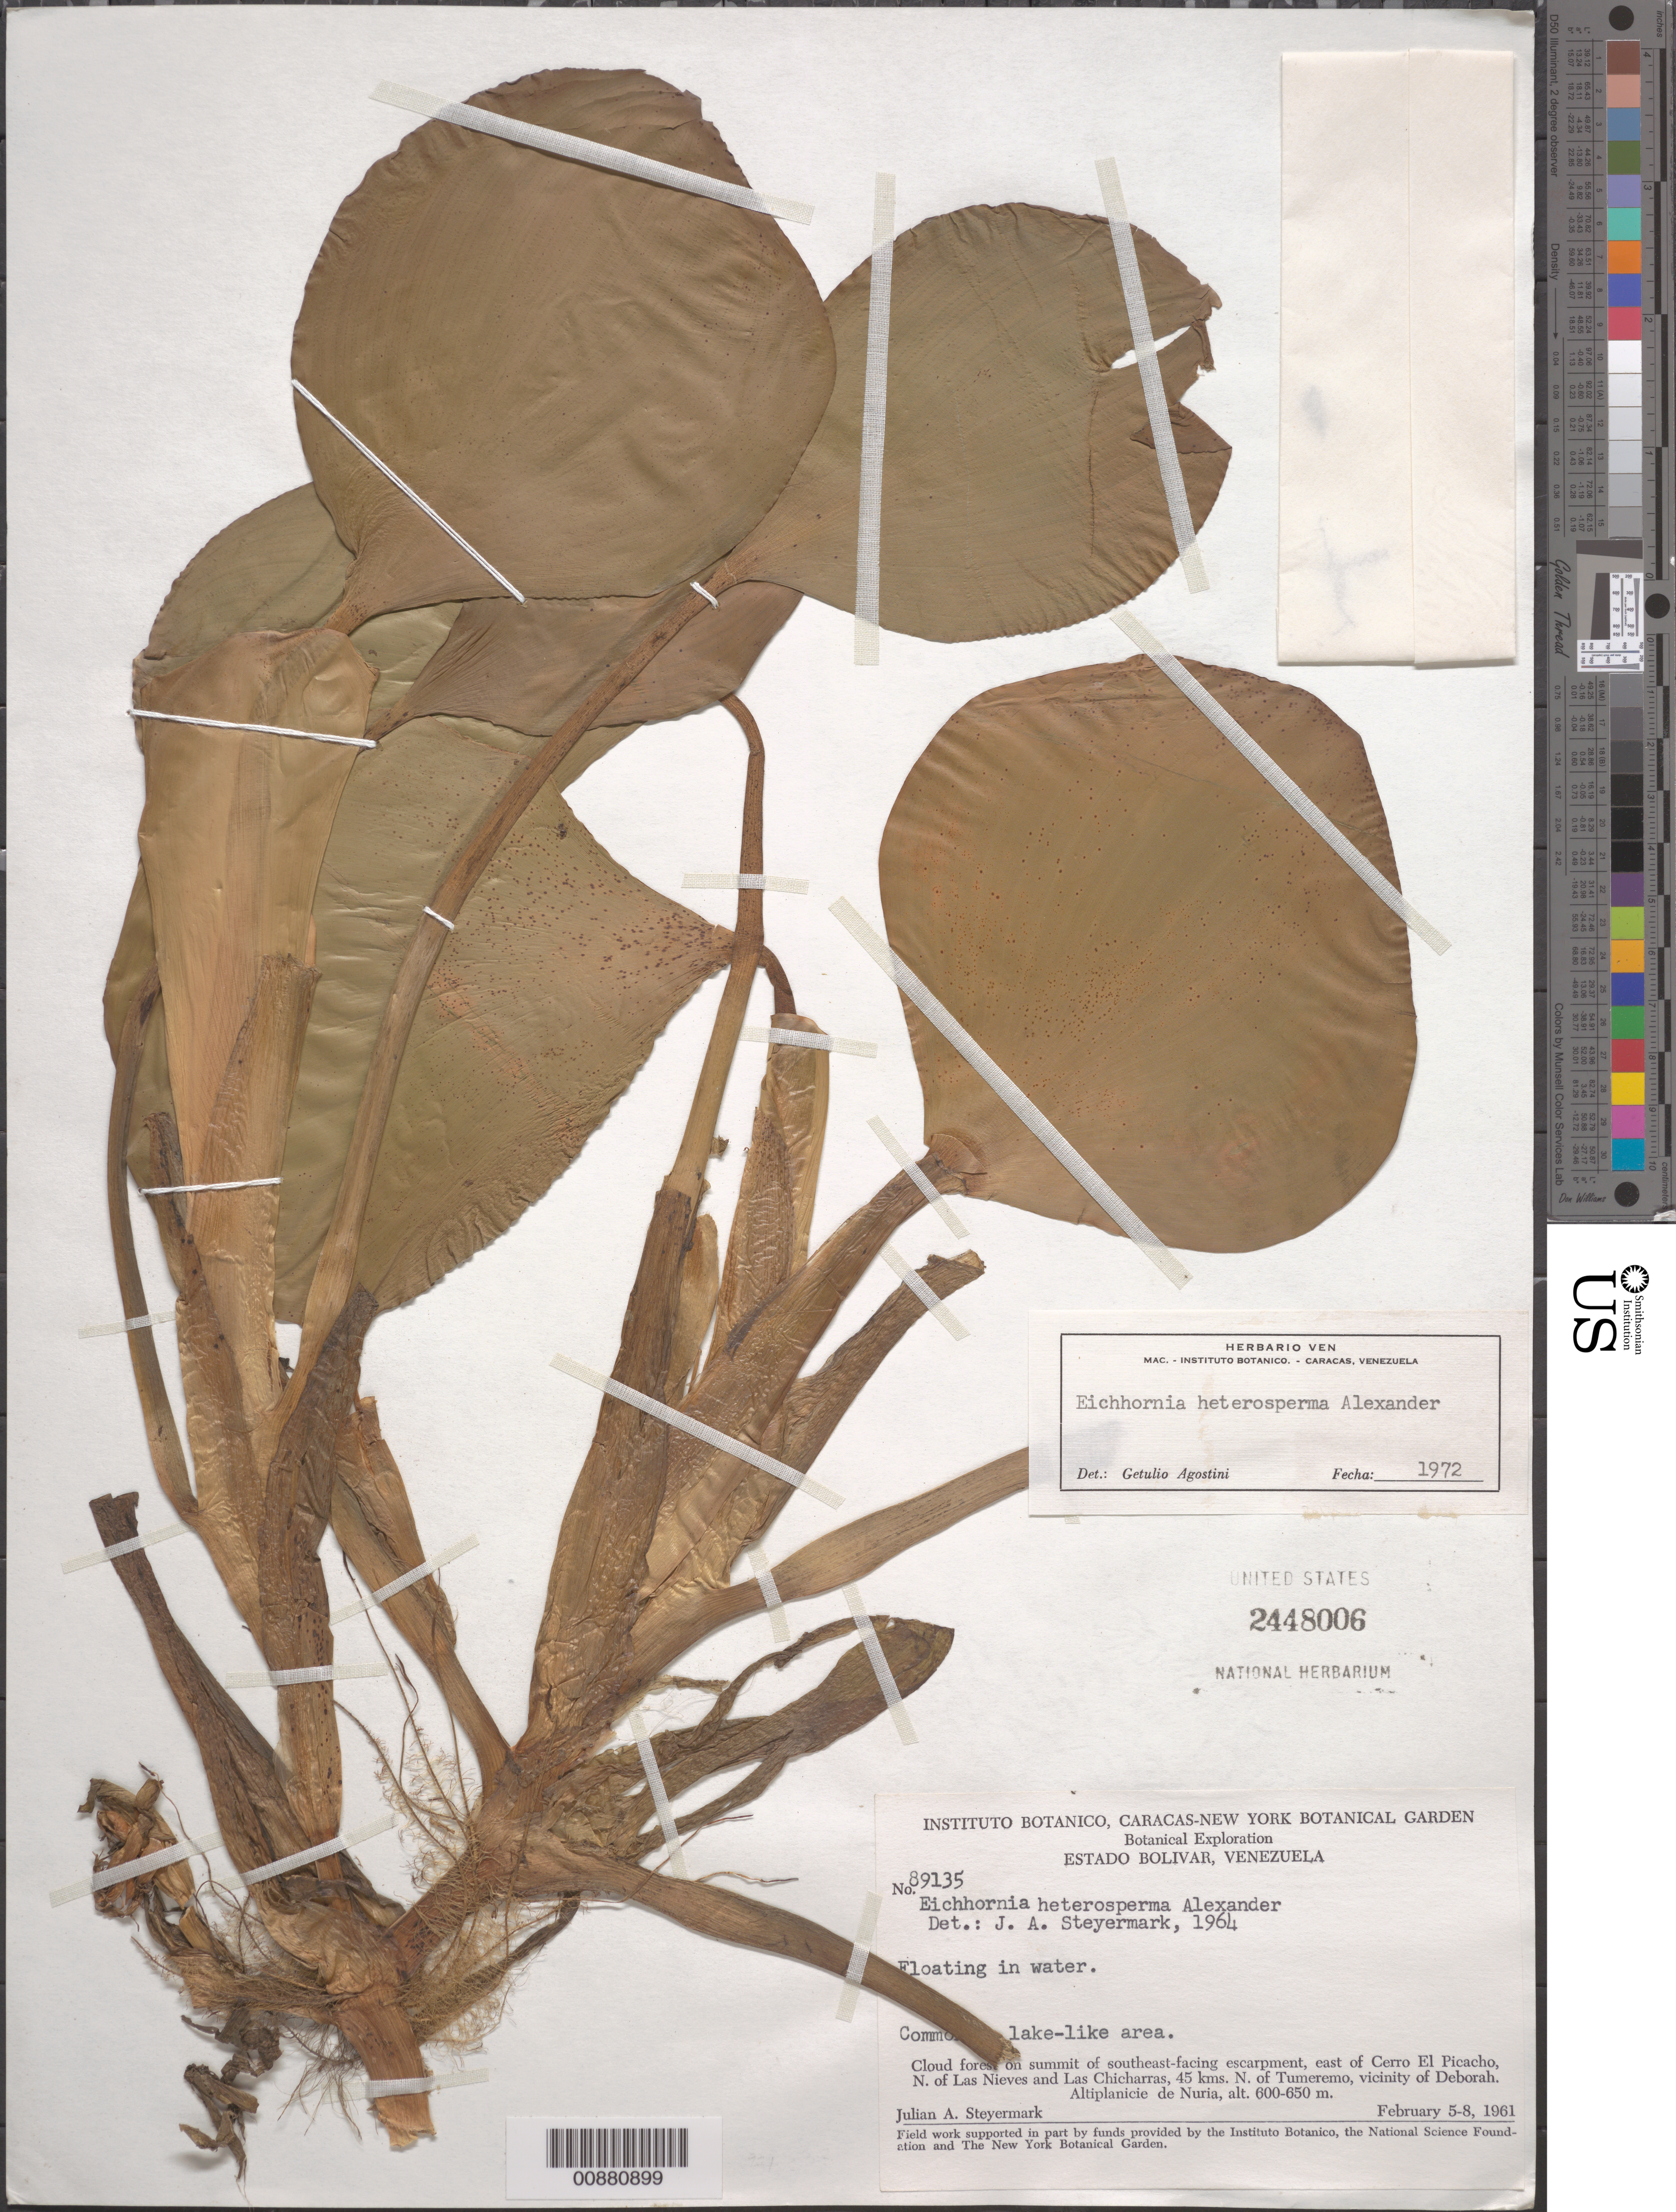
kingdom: Plantae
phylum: Tracheophyta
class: Liliopsida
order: Commelinales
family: Pontederiaceae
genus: Eichhornia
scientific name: Eichhornia heterosperma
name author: Alexander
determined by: Agostini, G.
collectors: J. Steyermark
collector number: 89135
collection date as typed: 5-Feb-61 to 8-Feb-61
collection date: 1961-02-05/1961-02-08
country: Venezuela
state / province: Bolívar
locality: Cerro El Picacho, E of, N of Las Nieves & Las Chicharras, 45 km N of Tumeremo; vic of Deborah; Altiplanicie de Nuria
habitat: Lake-like area. Cloud forest on summit of SE-facing escarpment; floating in water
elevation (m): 600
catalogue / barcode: US 2448006